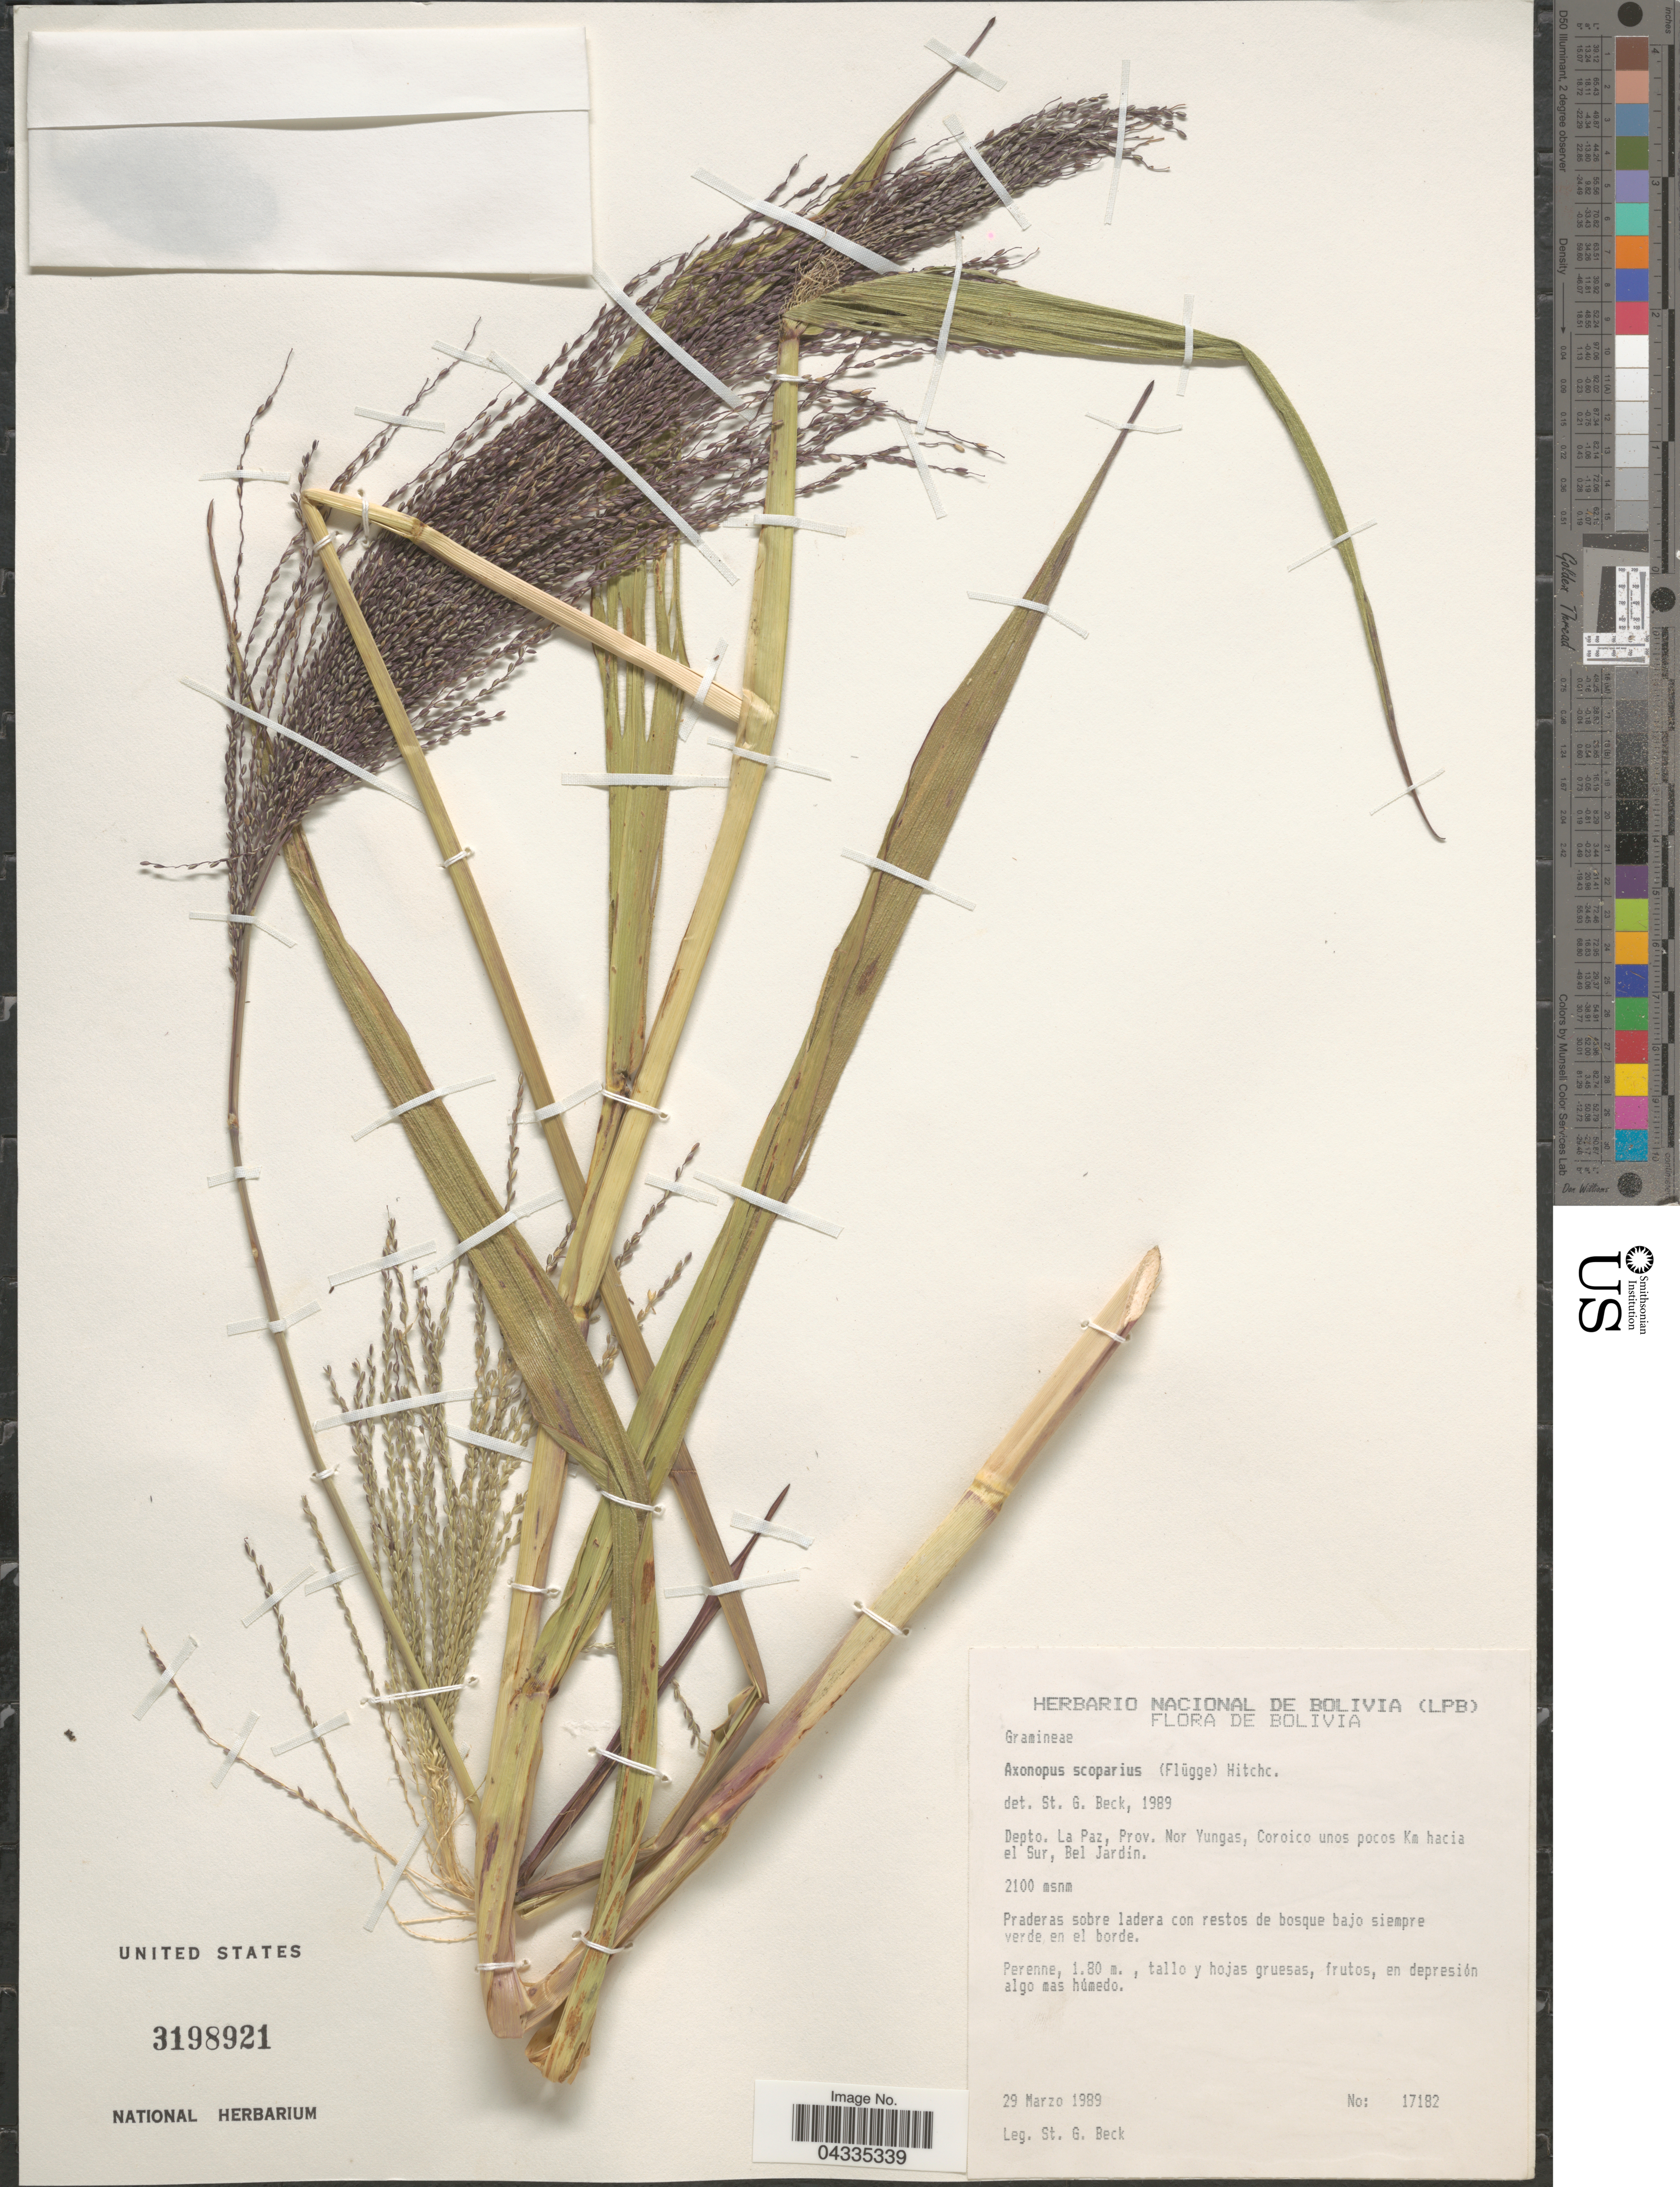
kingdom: Plantae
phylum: Tracheophyta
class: Liliopsida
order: Poales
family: Poaceae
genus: Axonopus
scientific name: Axonopus scoparius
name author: (Flüggé) Kuhlm.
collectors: S. G. Beck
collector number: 17182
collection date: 1989-03-29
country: Bolivia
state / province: La Paz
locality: Depto. La Paz, Prov. Nor Yungas, Coroico unos pocos Km hacia el Sur, Bel Jardin.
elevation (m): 2100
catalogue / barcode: US 3198921